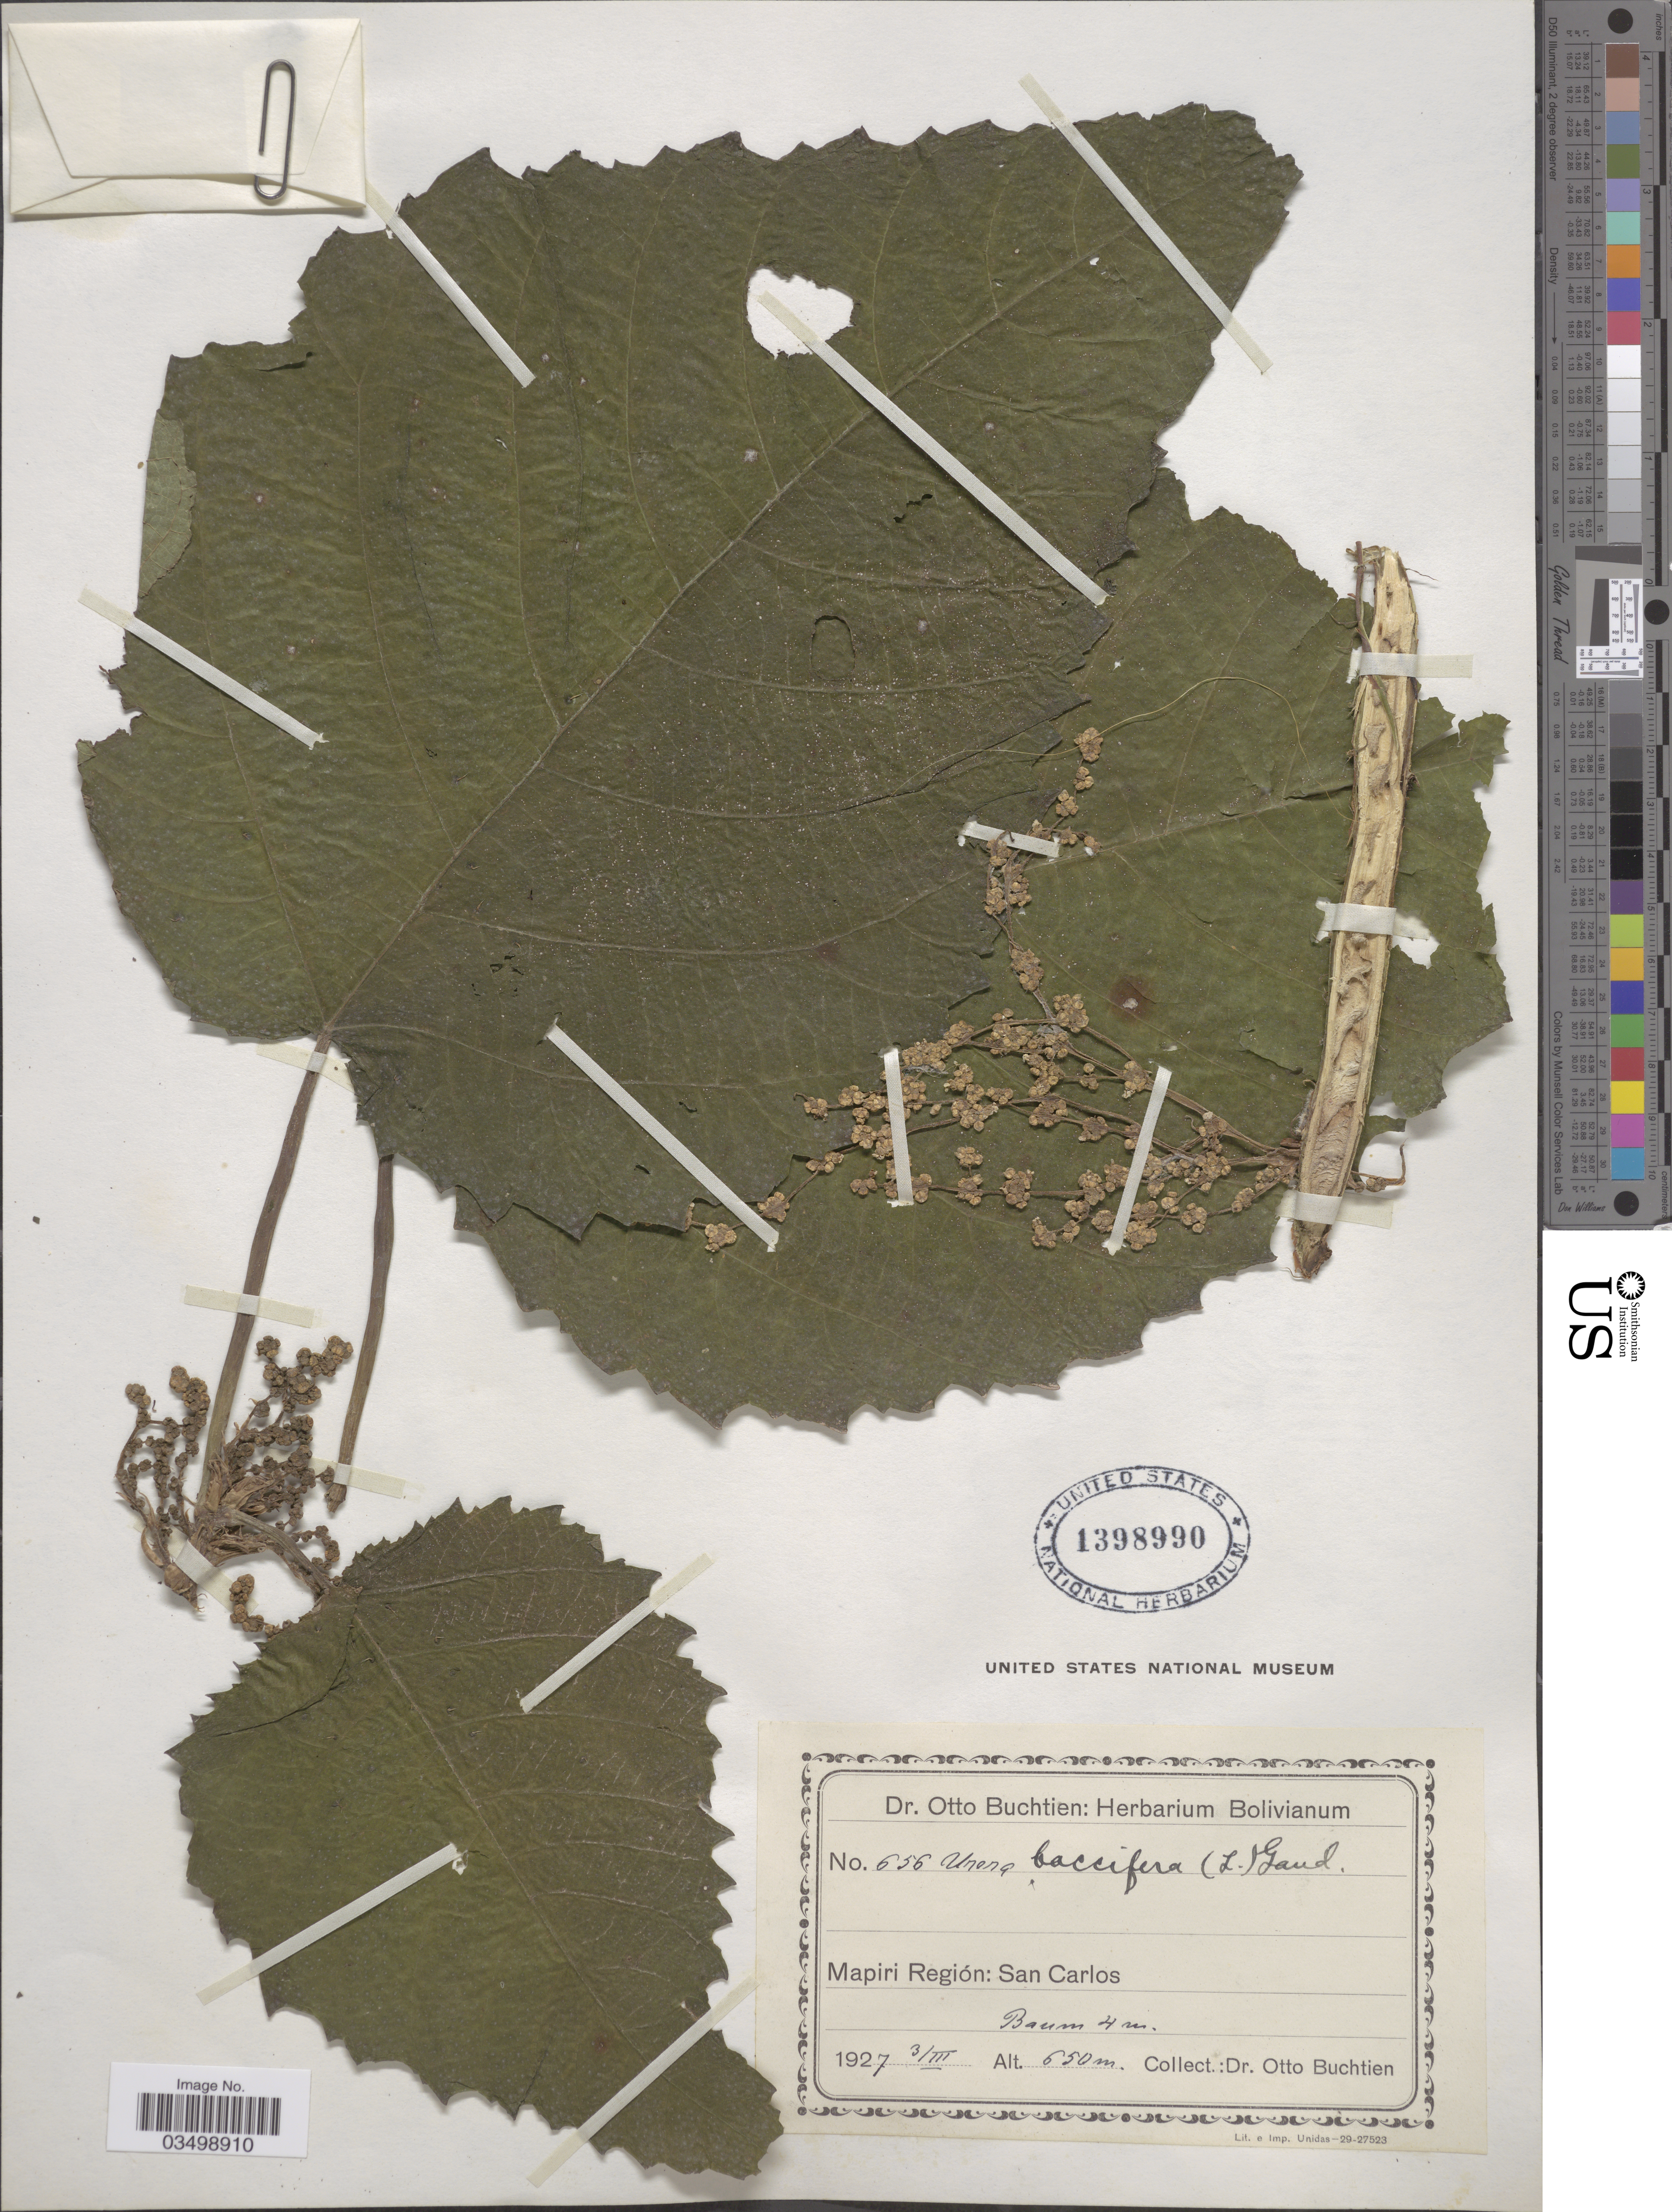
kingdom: Plantae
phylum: Tracheophyta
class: Magnoliopsida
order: Rosales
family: Urticaceae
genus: Urera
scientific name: Urera baccifera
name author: (L.) Gaudich. ex Wedd.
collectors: O. Buchtien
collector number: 656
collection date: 1927-03-03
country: Bolivia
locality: Mapiri Región: San Carlos.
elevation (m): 650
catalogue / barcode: US 1398990